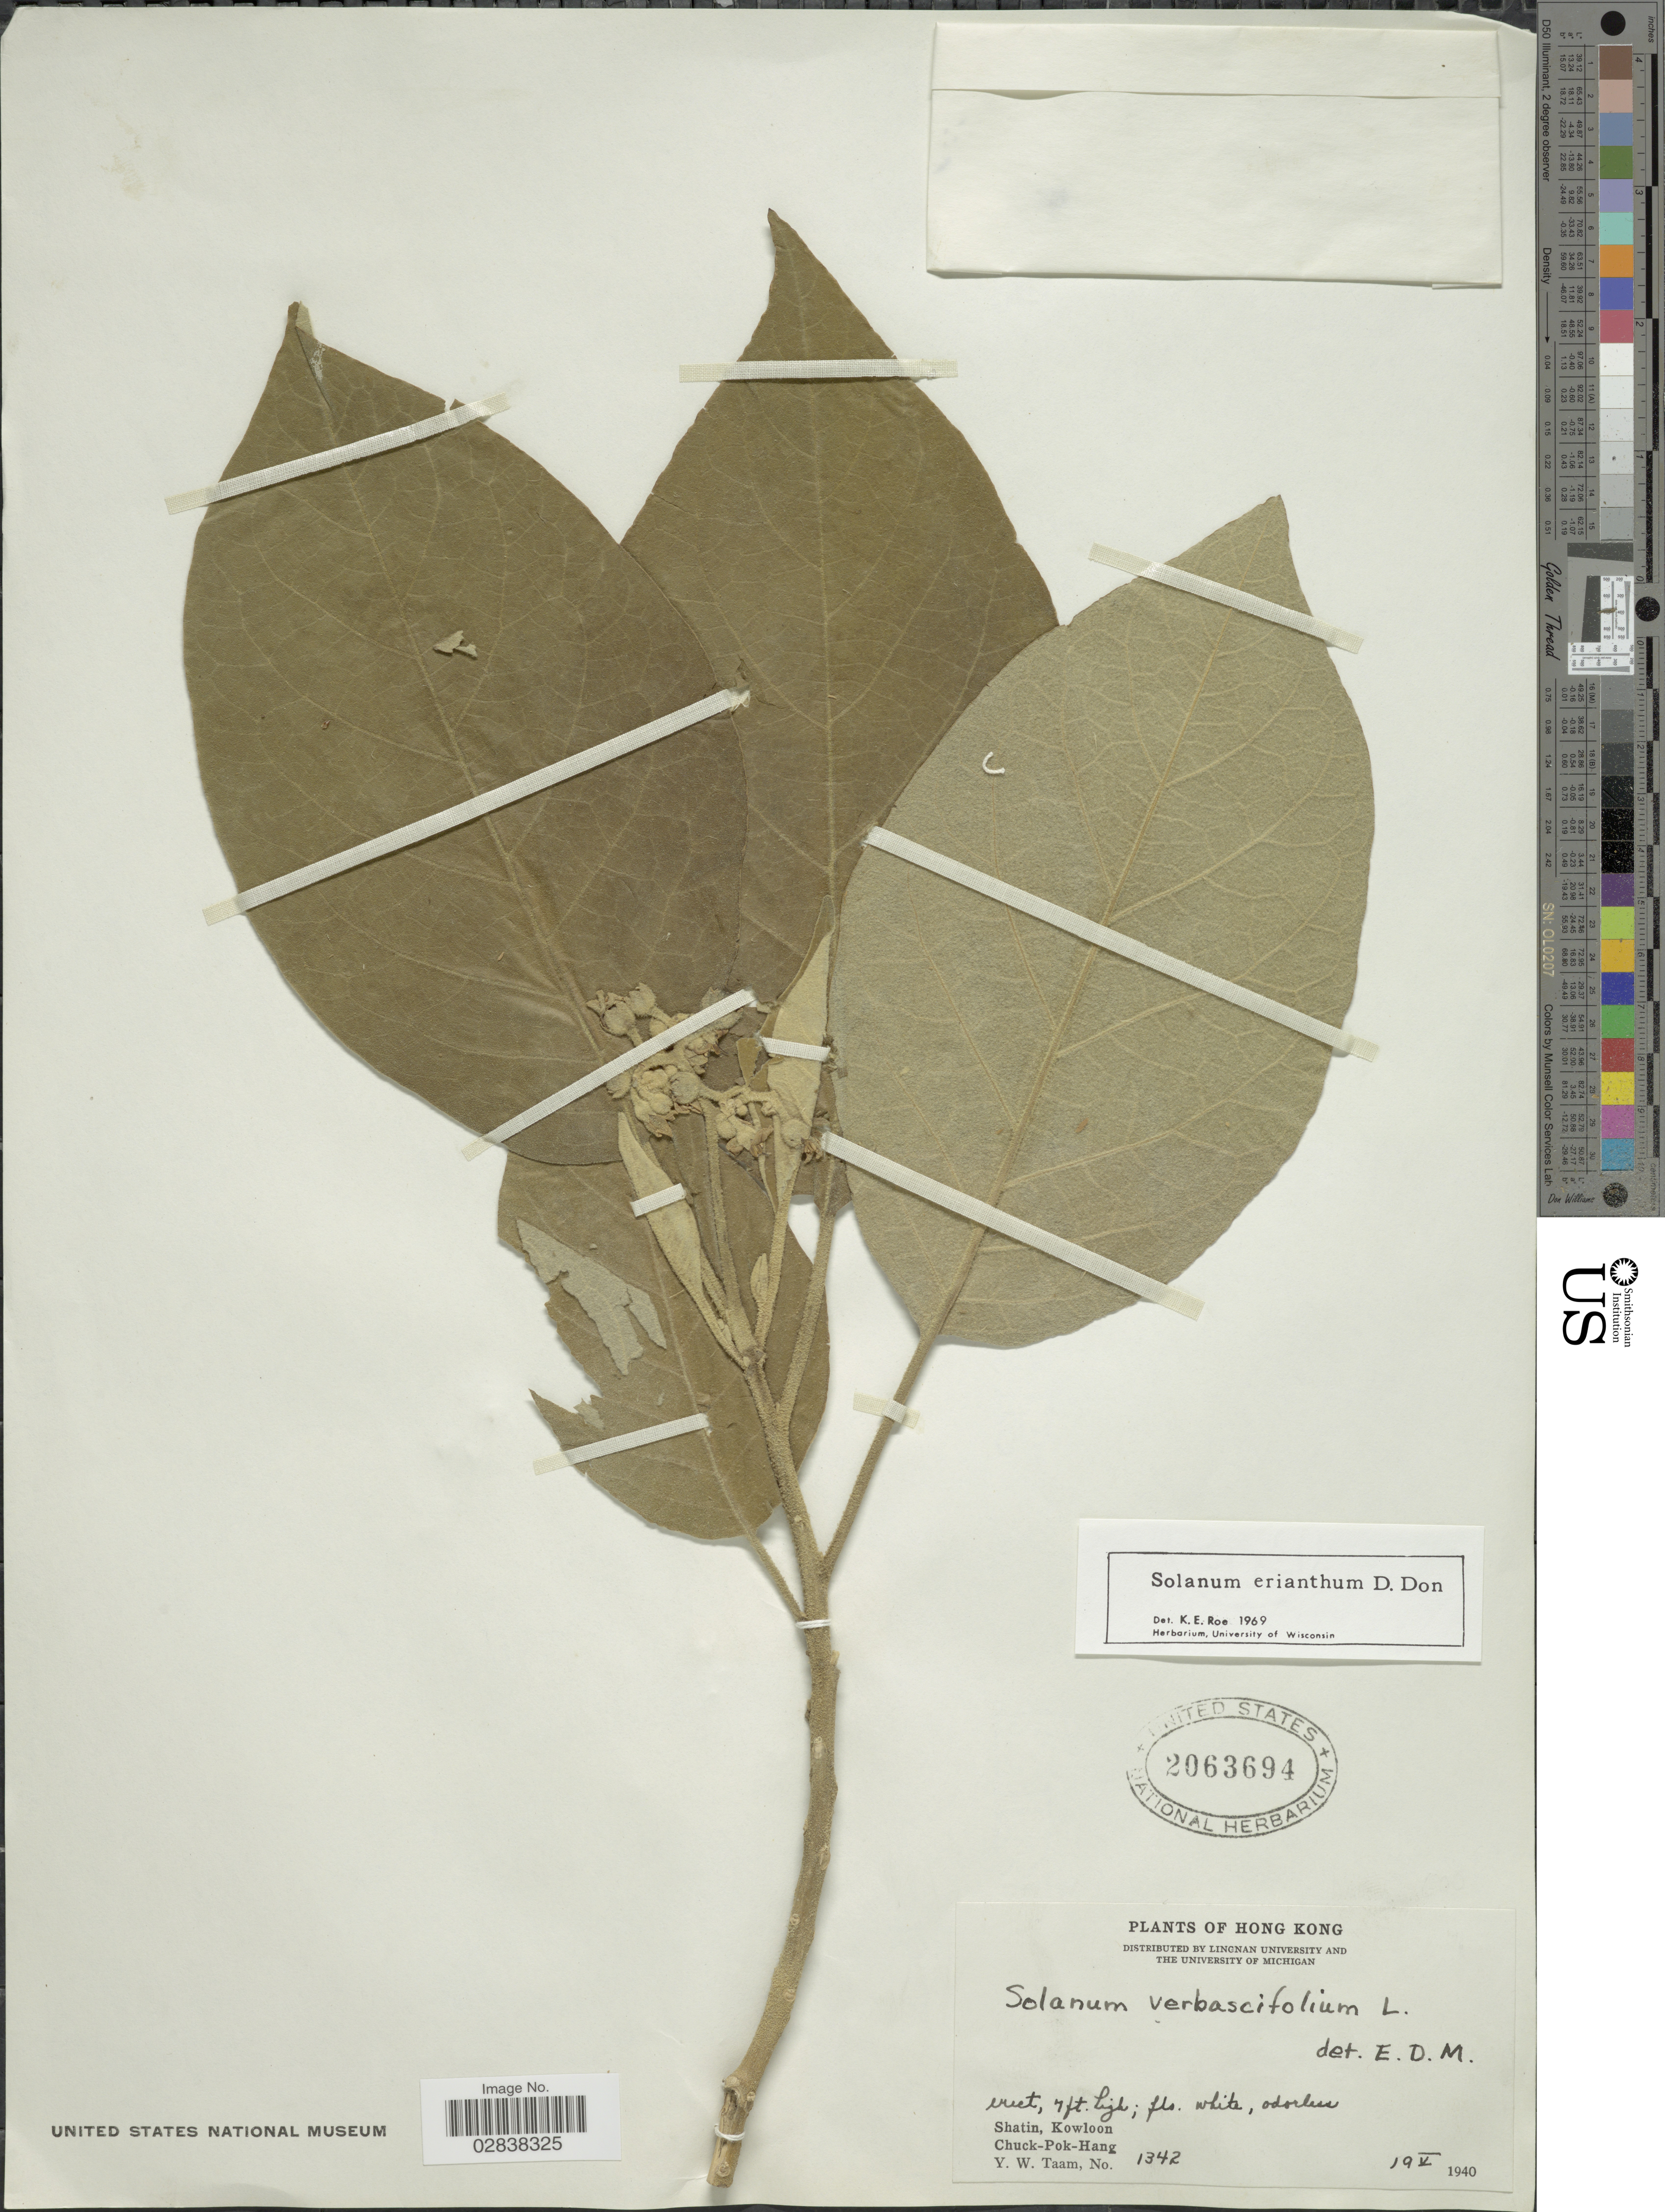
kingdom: Plantae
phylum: Tracheophyta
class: Magnoliopsida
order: Solanales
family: Solanaceae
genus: Solanum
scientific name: Solanum erianthum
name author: D. Don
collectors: Y. W. Taam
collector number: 1342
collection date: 1940-05-19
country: China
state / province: Hong Kong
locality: Shatin, Kowloon, Chuck-Pok-Hang.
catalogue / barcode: US 2063694